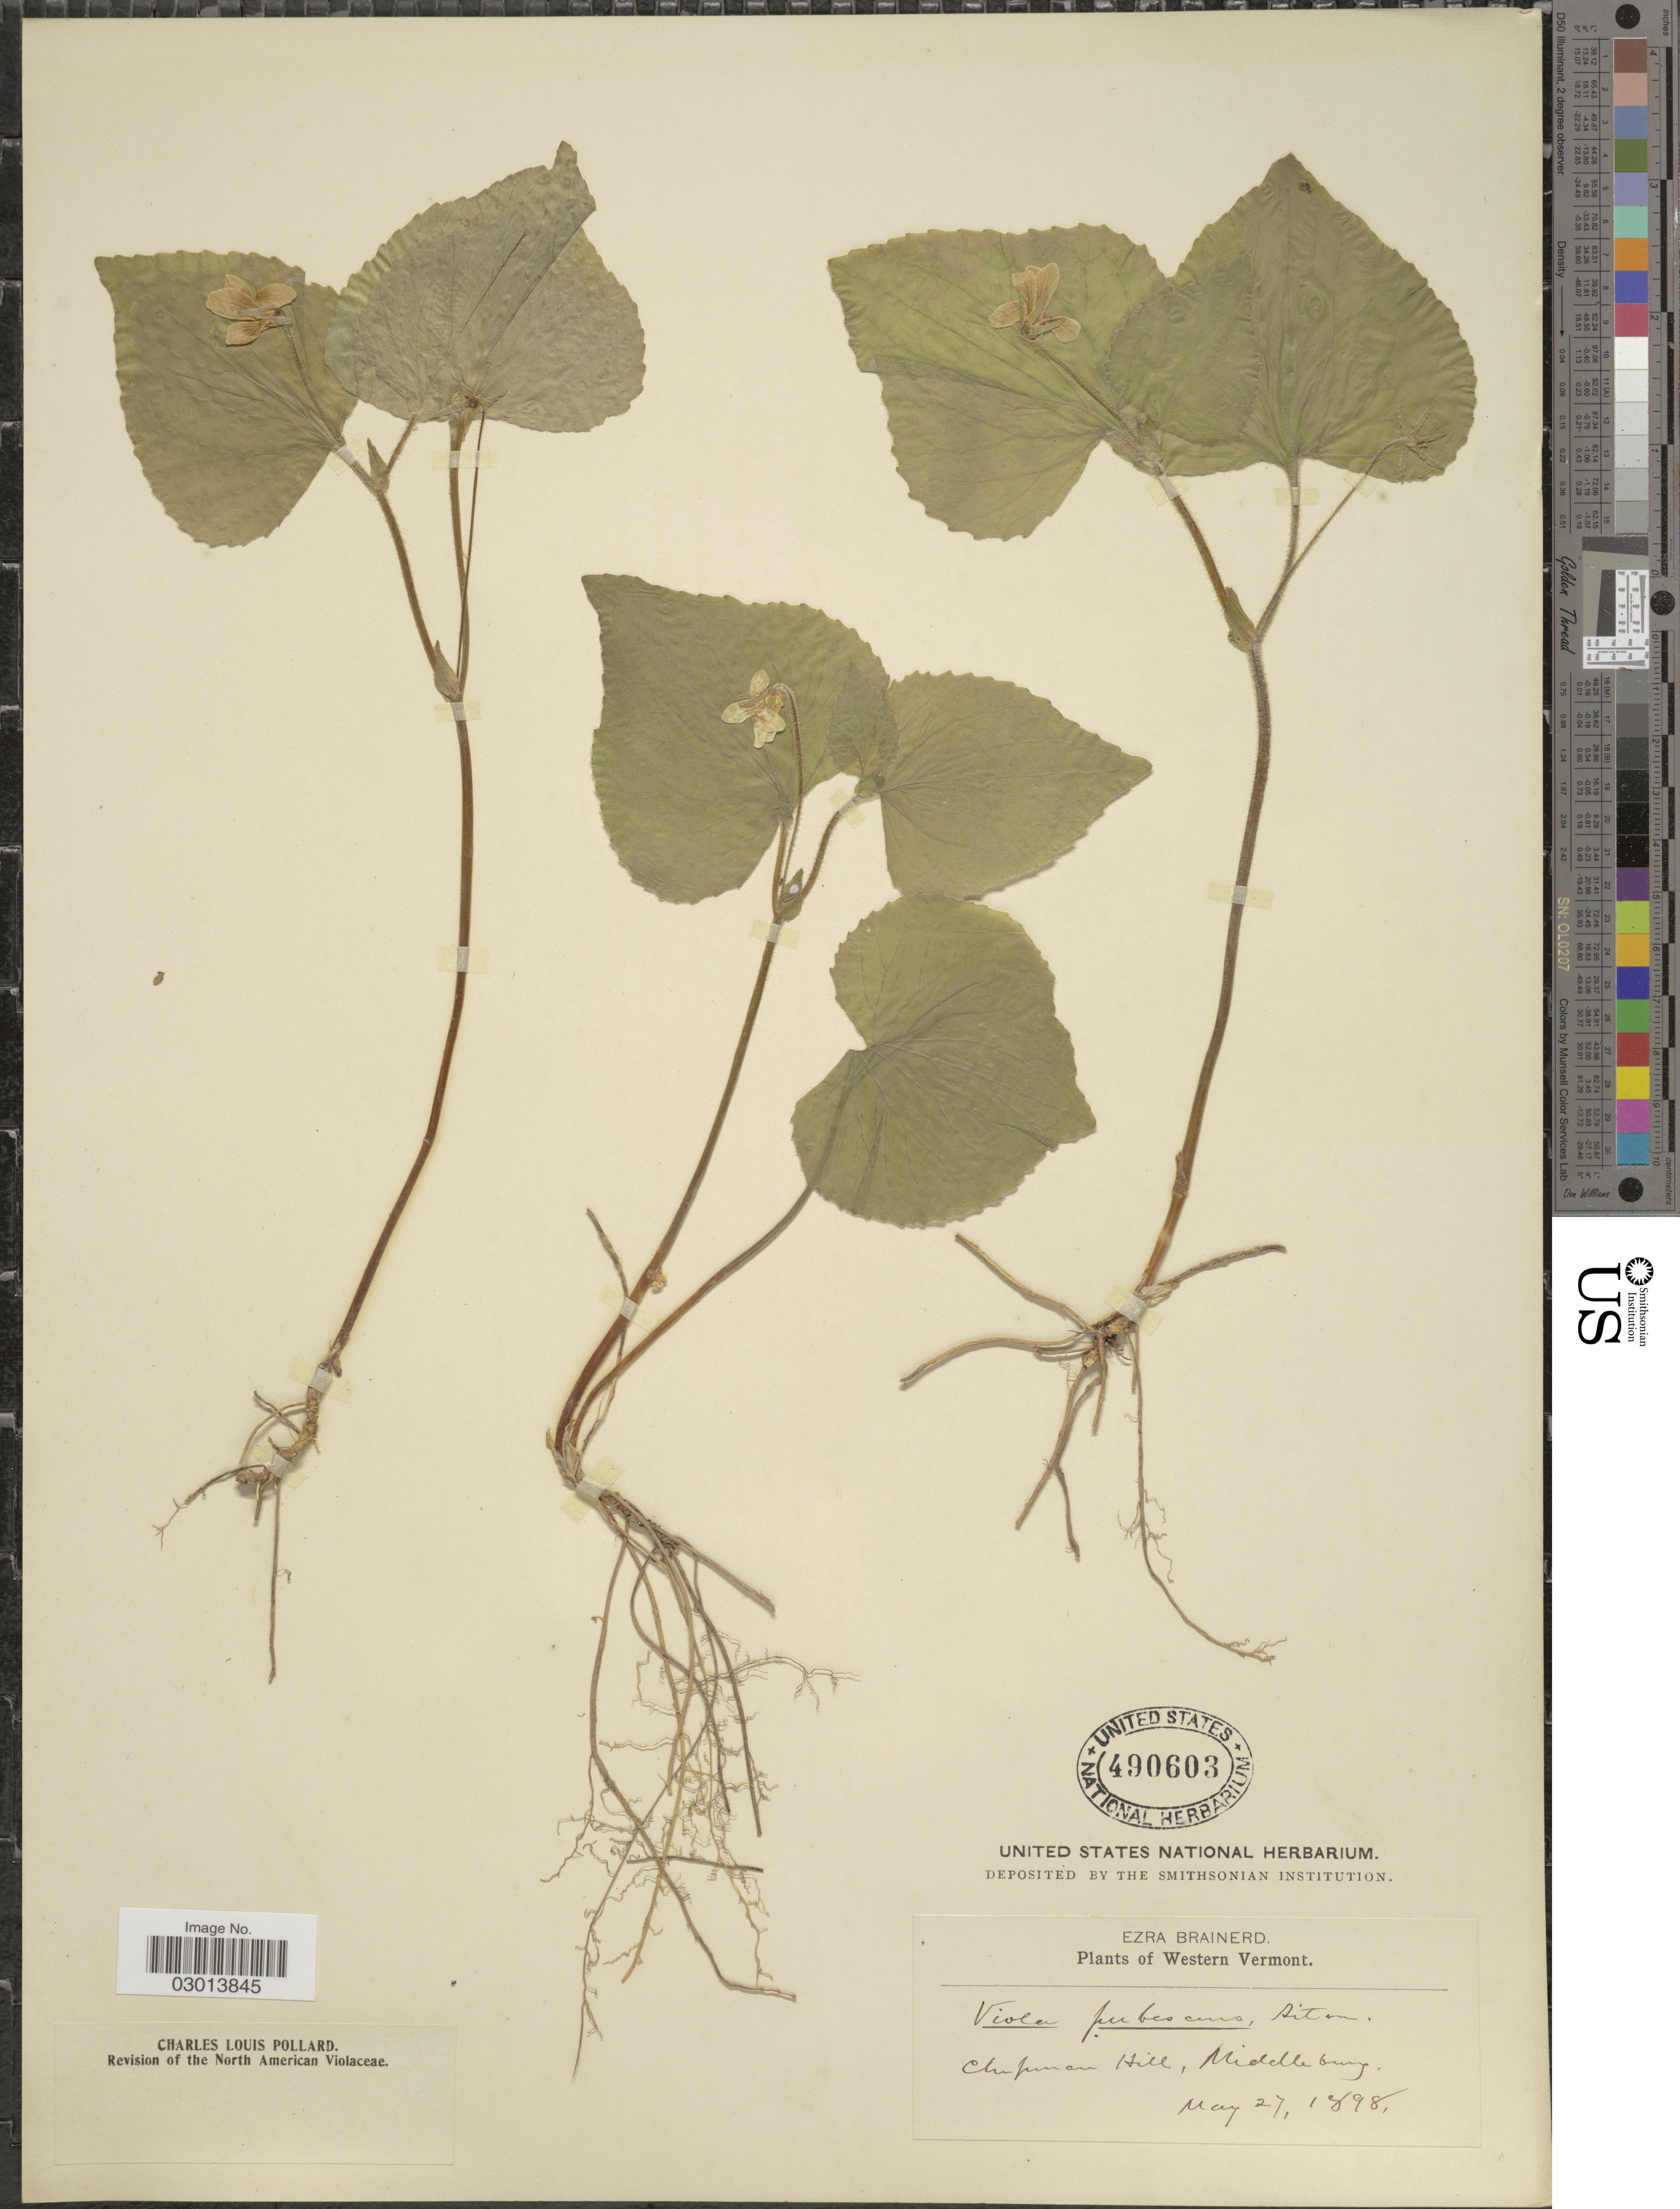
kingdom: Plantae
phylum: Tracheophyta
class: Magnoliopsida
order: Malpighiales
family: Violaceae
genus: Viola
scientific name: Viola pubescens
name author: Aiton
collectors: E. Brainerd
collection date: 1898-05-27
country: United States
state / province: Vermont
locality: Western Vermont, Chapman Hill, Middleburg.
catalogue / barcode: US 490603